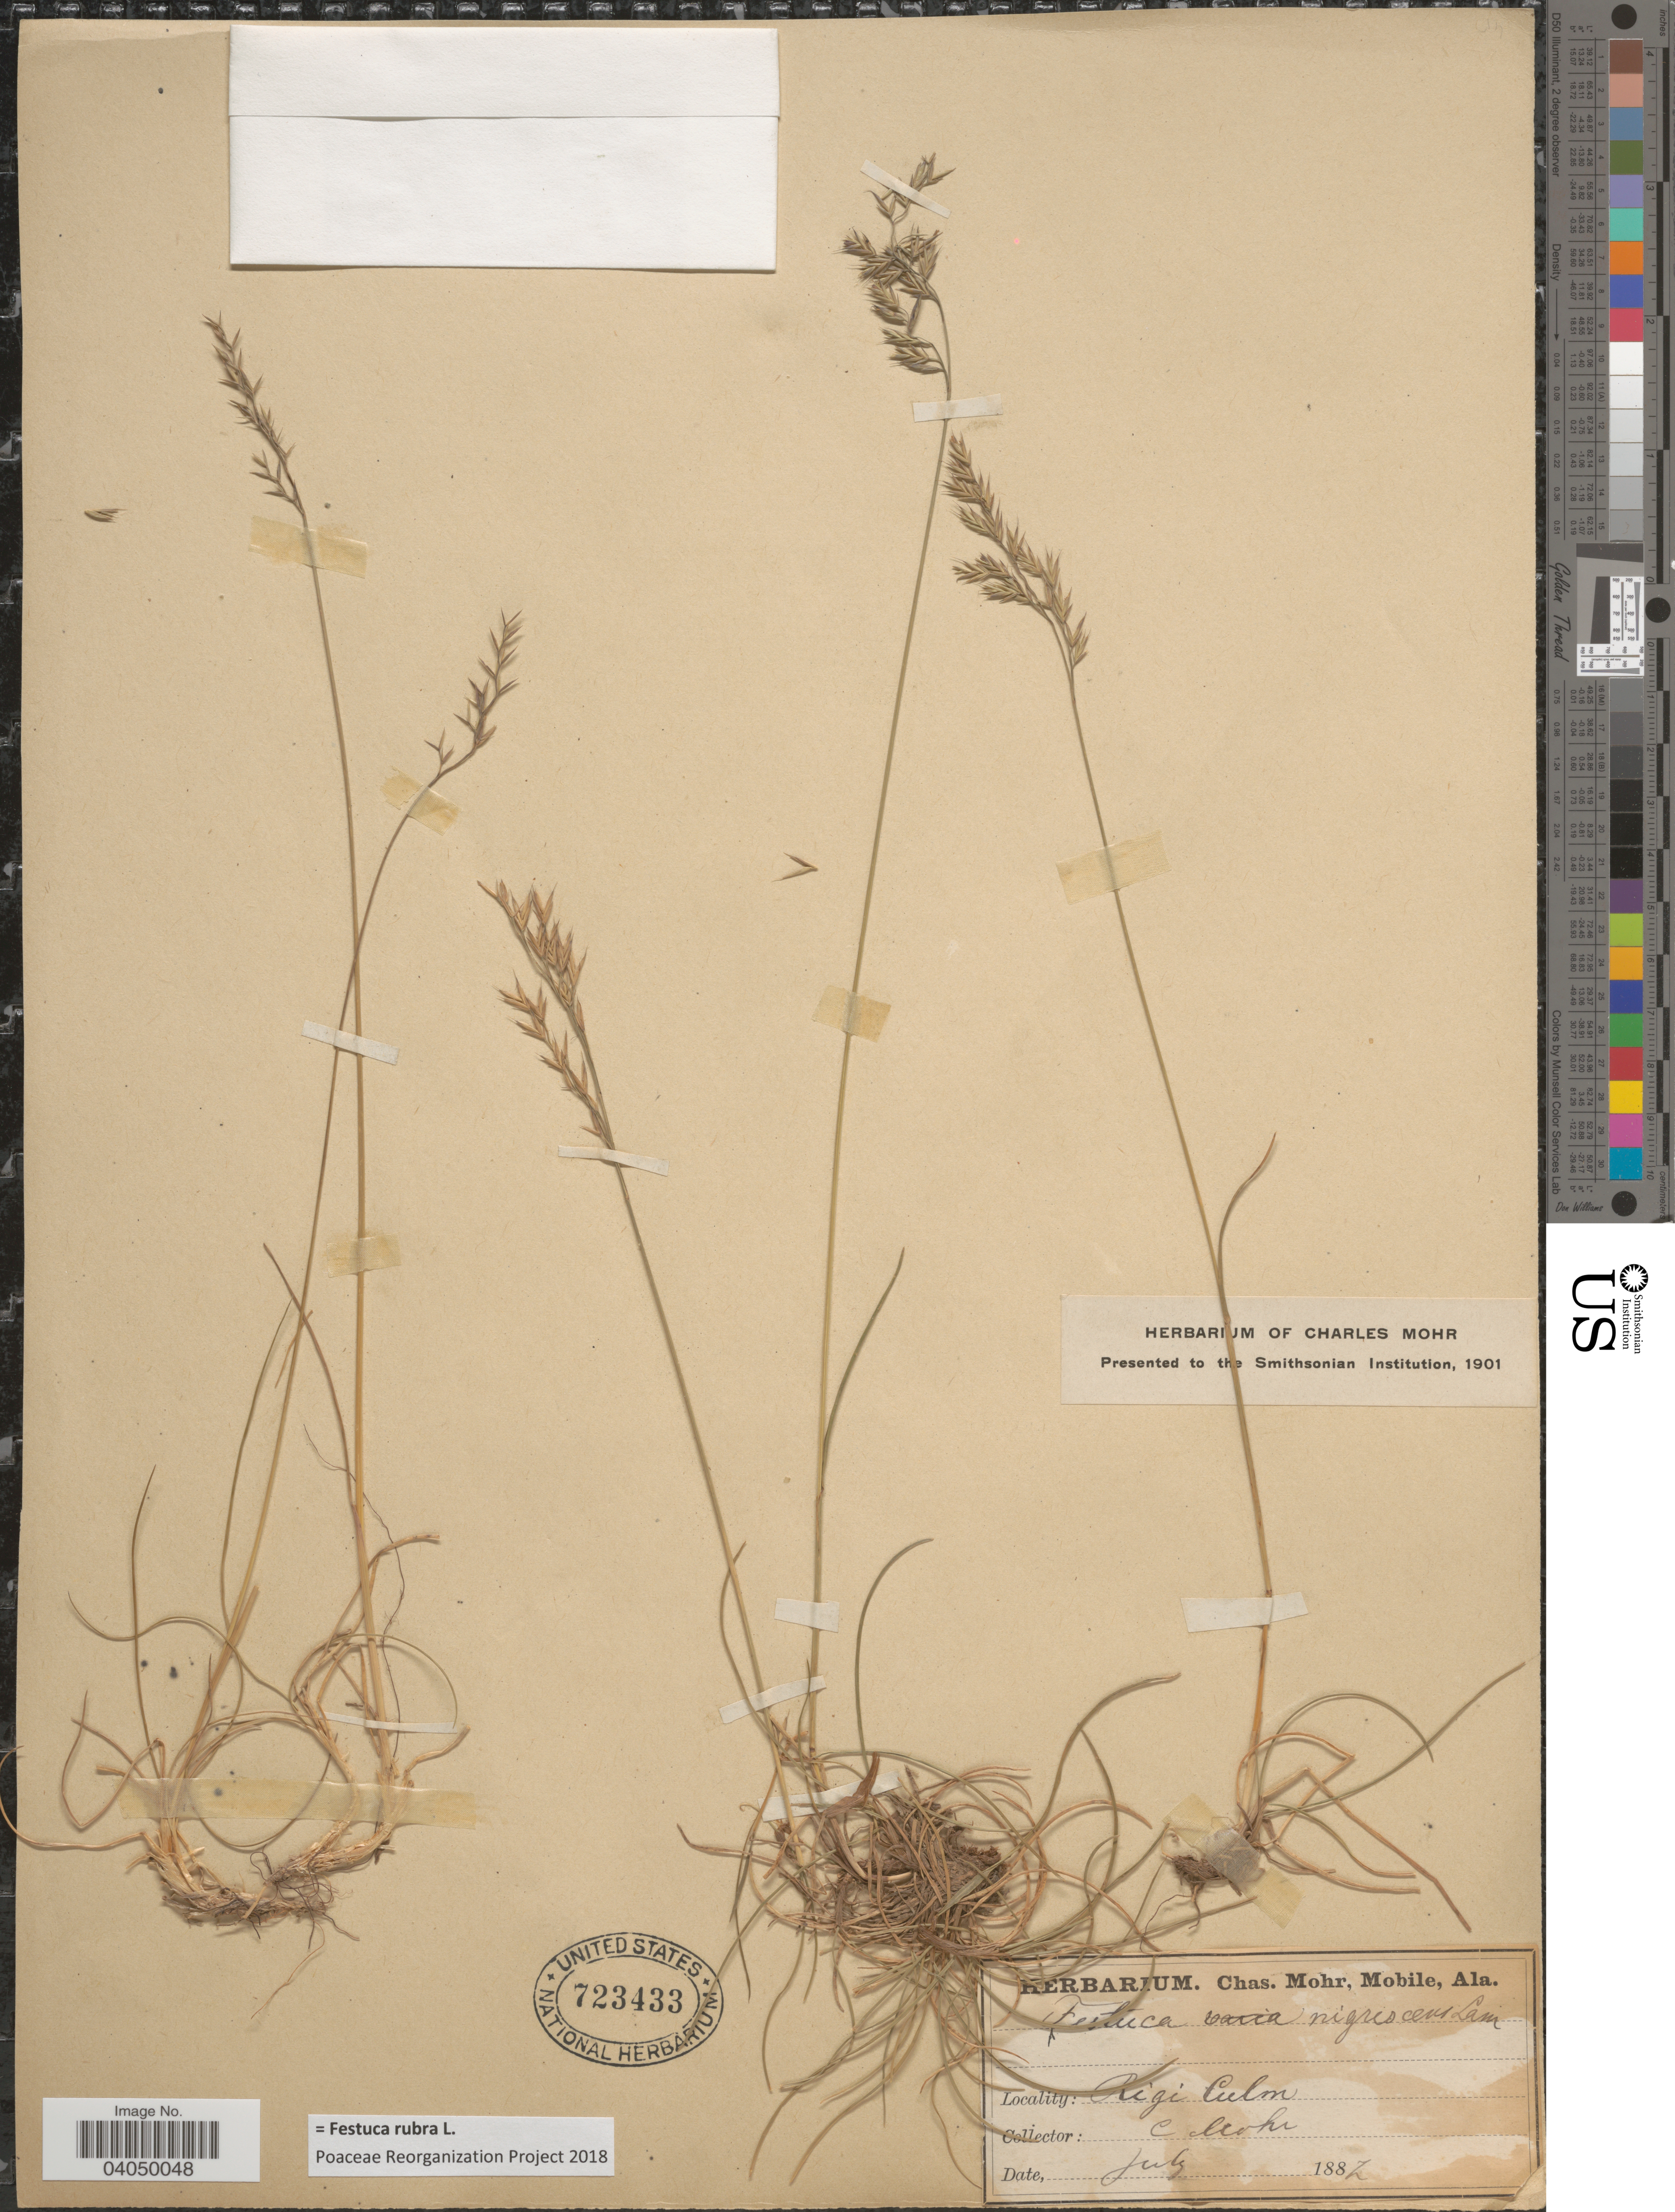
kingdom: Plantae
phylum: Tracheophyta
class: Liliopsida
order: Poales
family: Poaceae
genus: Festuca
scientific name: Festuca rubra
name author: L.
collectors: Mohr, C. T. (herbarium)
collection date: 1887-07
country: Switzerland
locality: Rigi Culm.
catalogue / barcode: US 723433